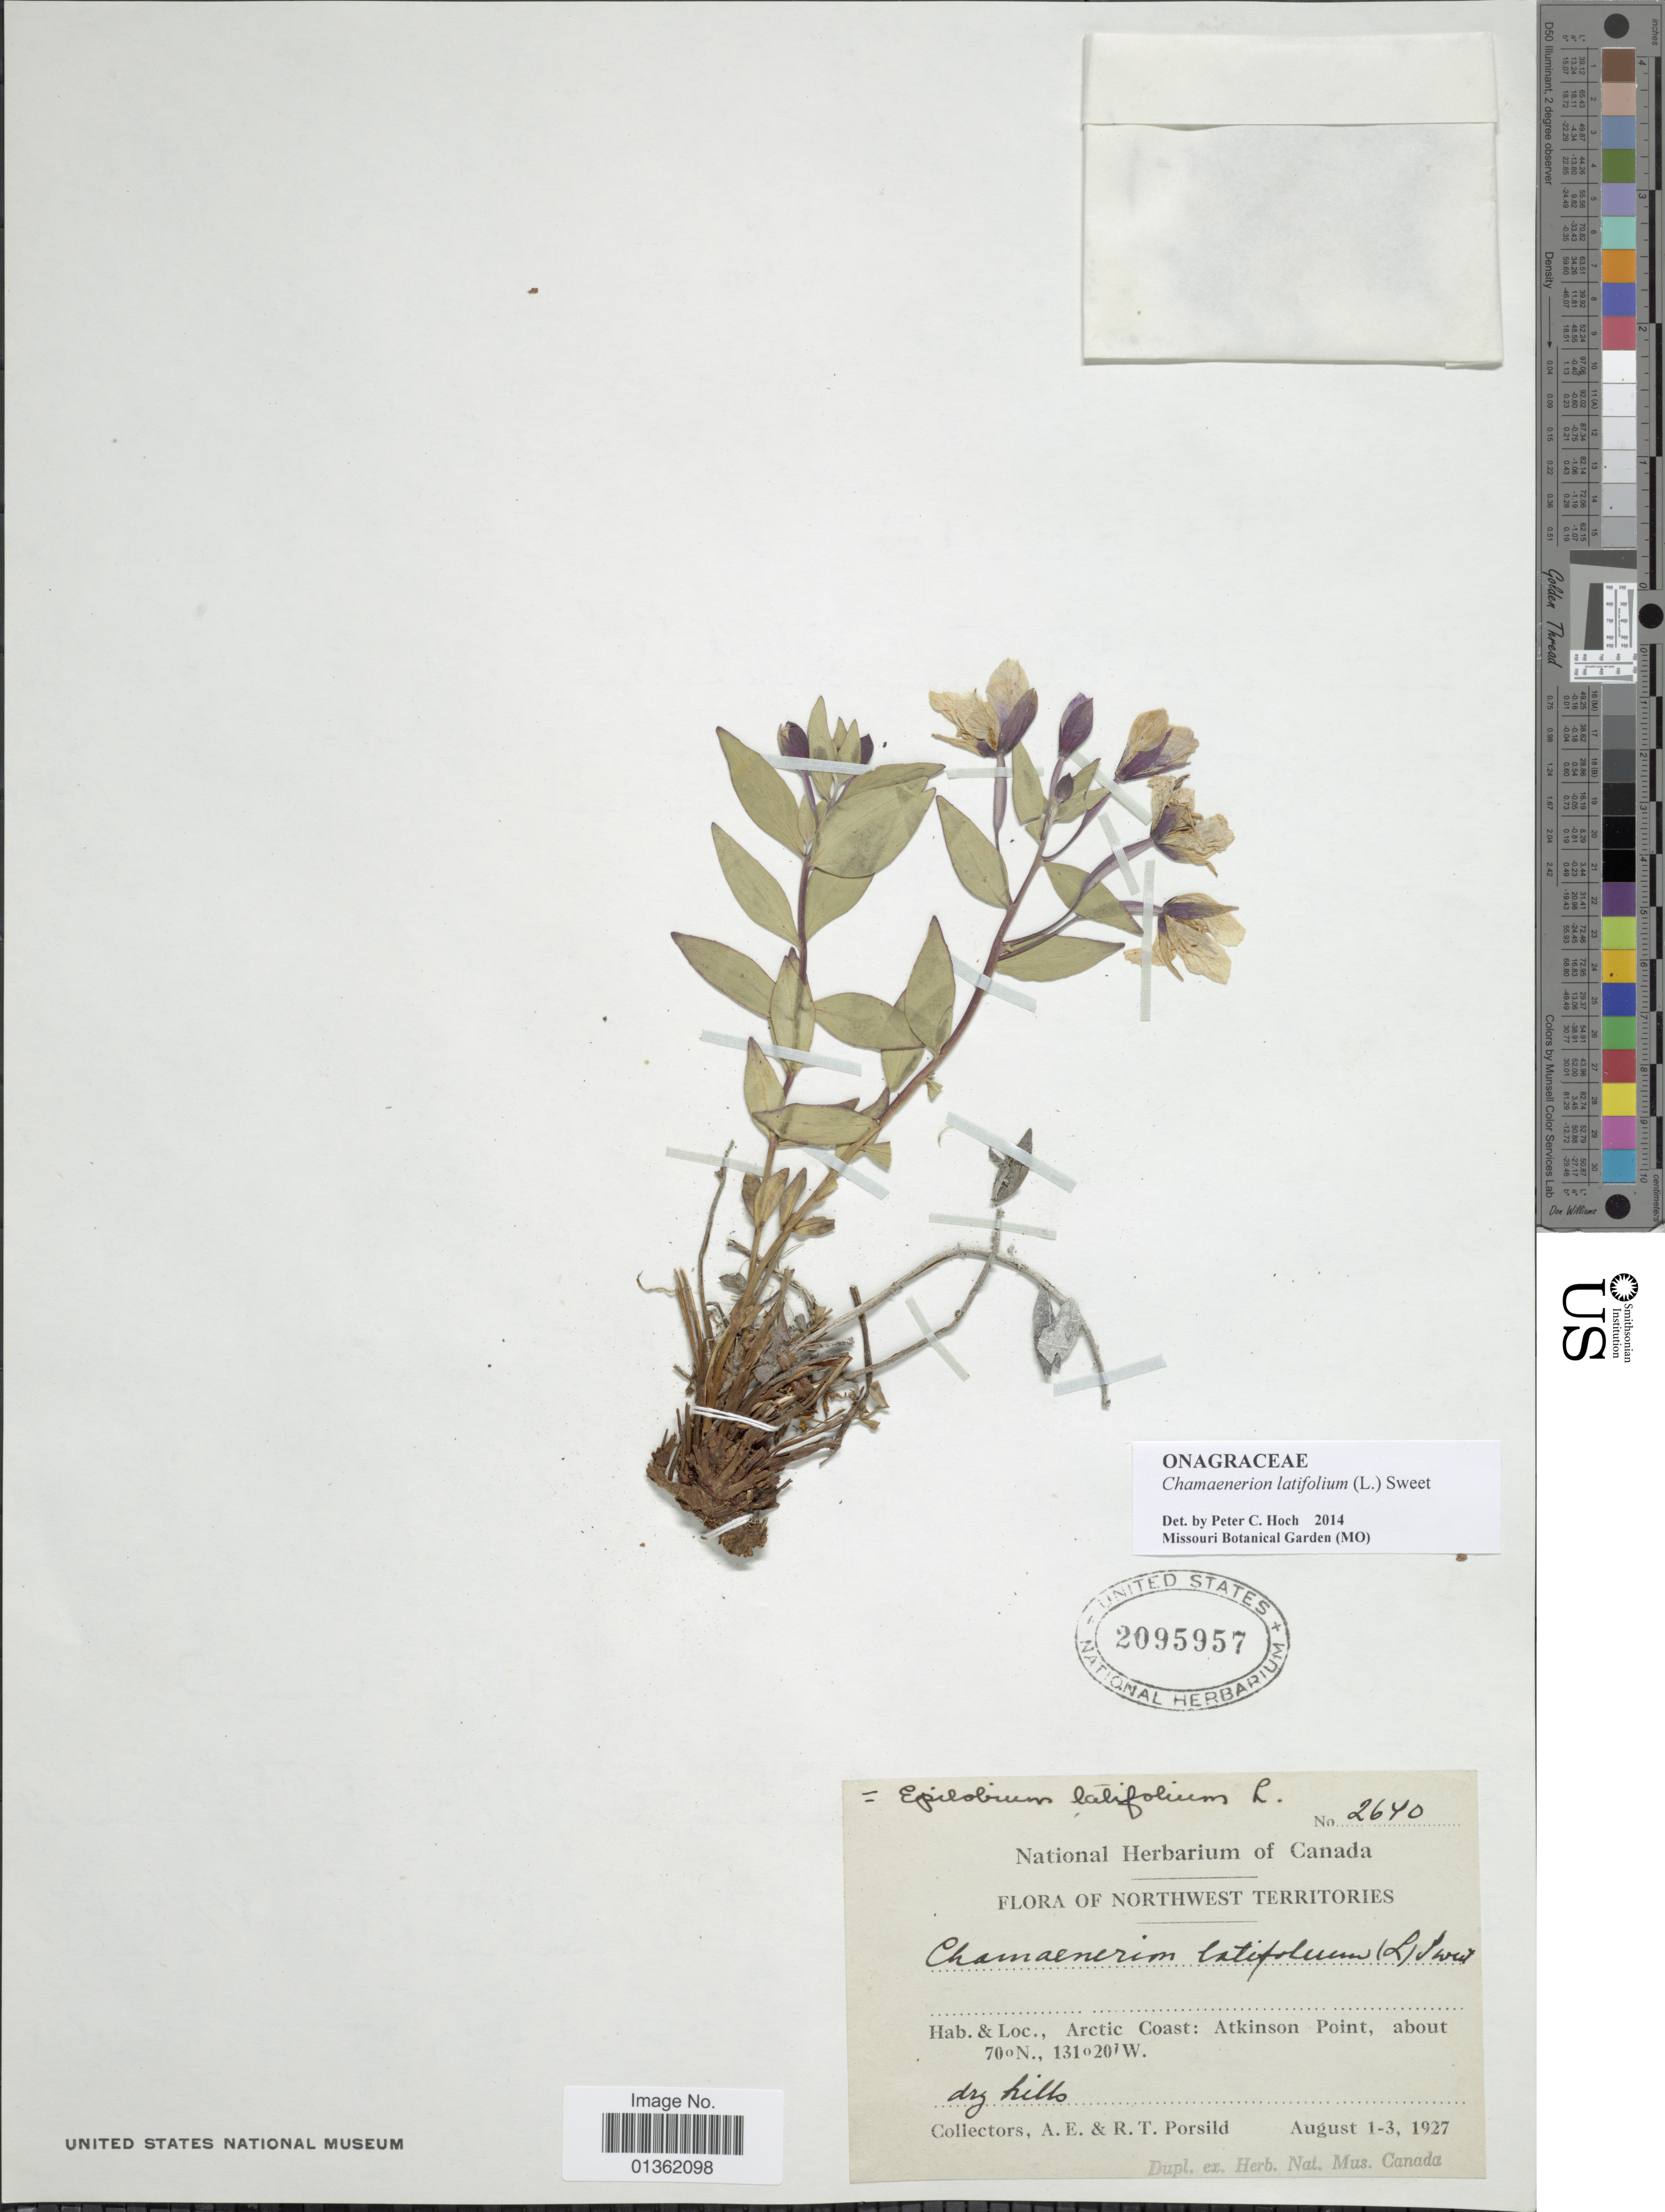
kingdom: Plantae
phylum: Tracheophyta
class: Magnoliopsida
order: Myrtales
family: Onagraceae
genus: Chamaenerion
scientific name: Chamaenerion latifolium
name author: (L.) Th. Fr. & Lange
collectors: A. E. Porsild & R. T. Porsild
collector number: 2640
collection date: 1927-08-01/1927-08-03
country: Canada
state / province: Northwest Territories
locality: Arctic Coast: Atkinson Point.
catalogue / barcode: US 2095957